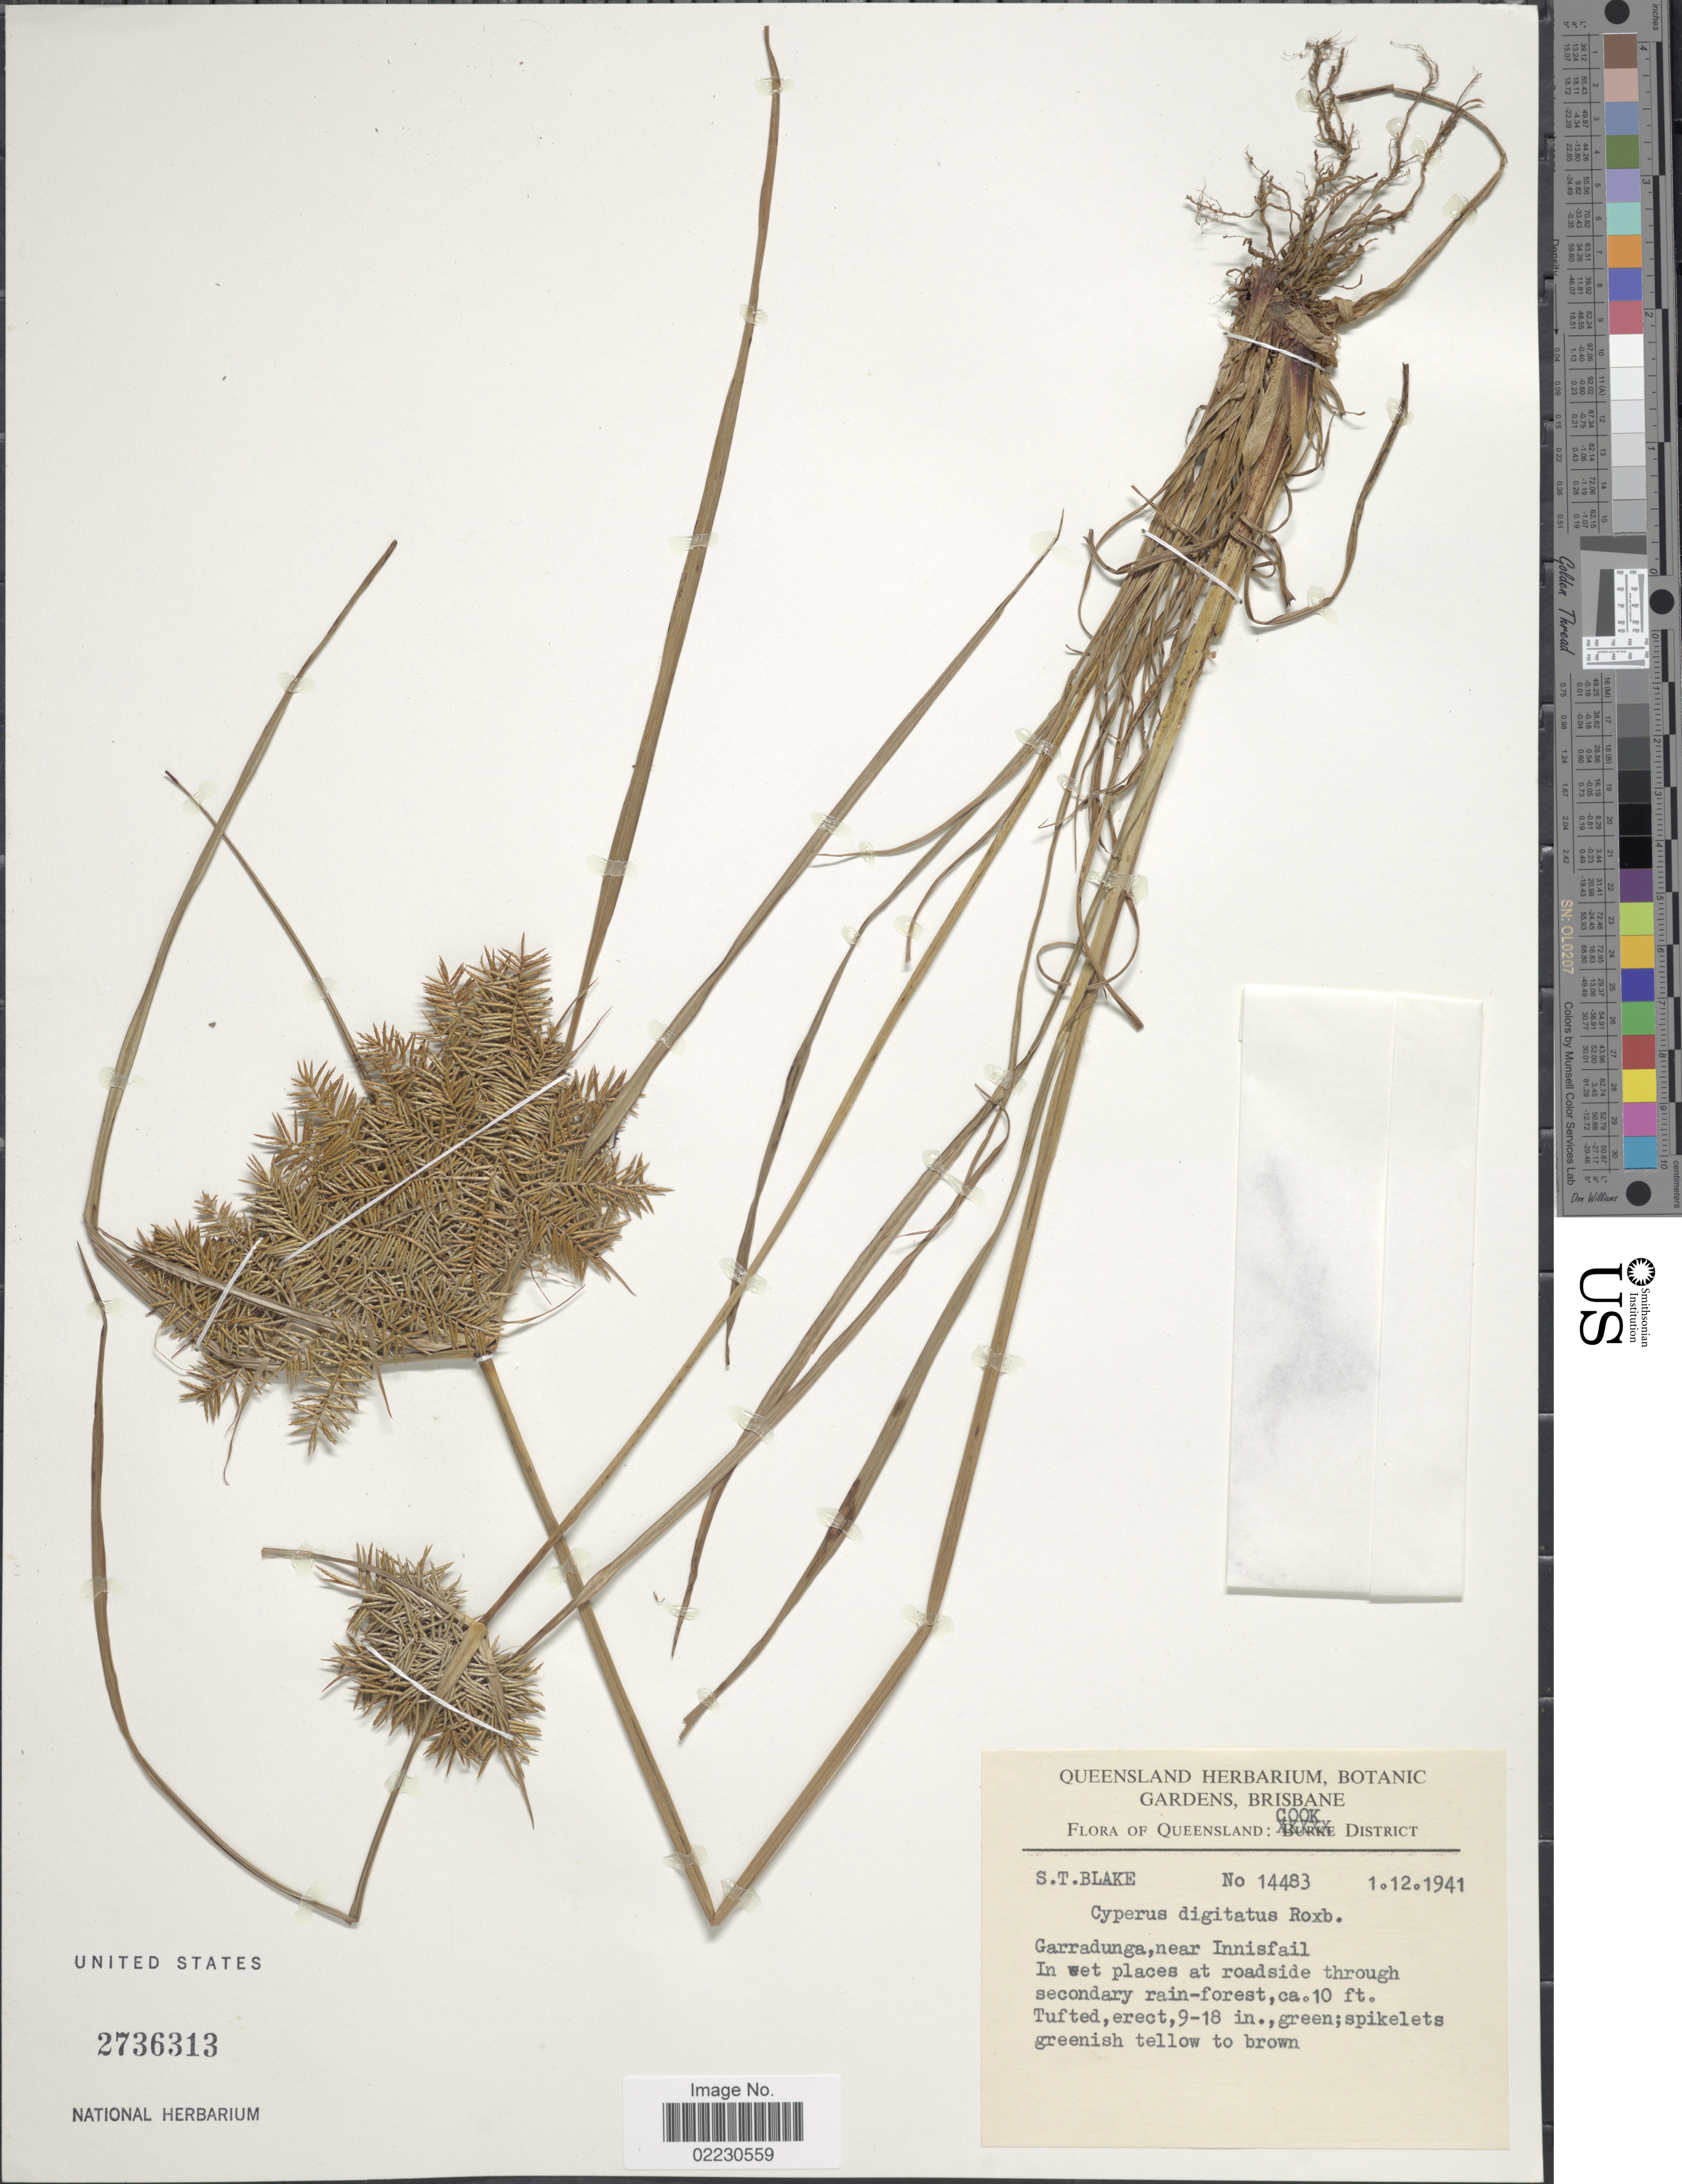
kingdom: Plantae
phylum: Tracheophyta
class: Liliopsida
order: Poales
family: Cyperaceae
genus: Cyperus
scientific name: Cyperus digitatus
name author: Roxb.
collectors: S. T. Blake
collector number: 14483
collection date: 1941-12-01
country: Australia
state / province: Queensland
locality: Cook District. Garradunga, near Innisfail. In wet places at roadside through secondary rain-forest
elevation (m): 3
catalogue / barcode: US 2736313